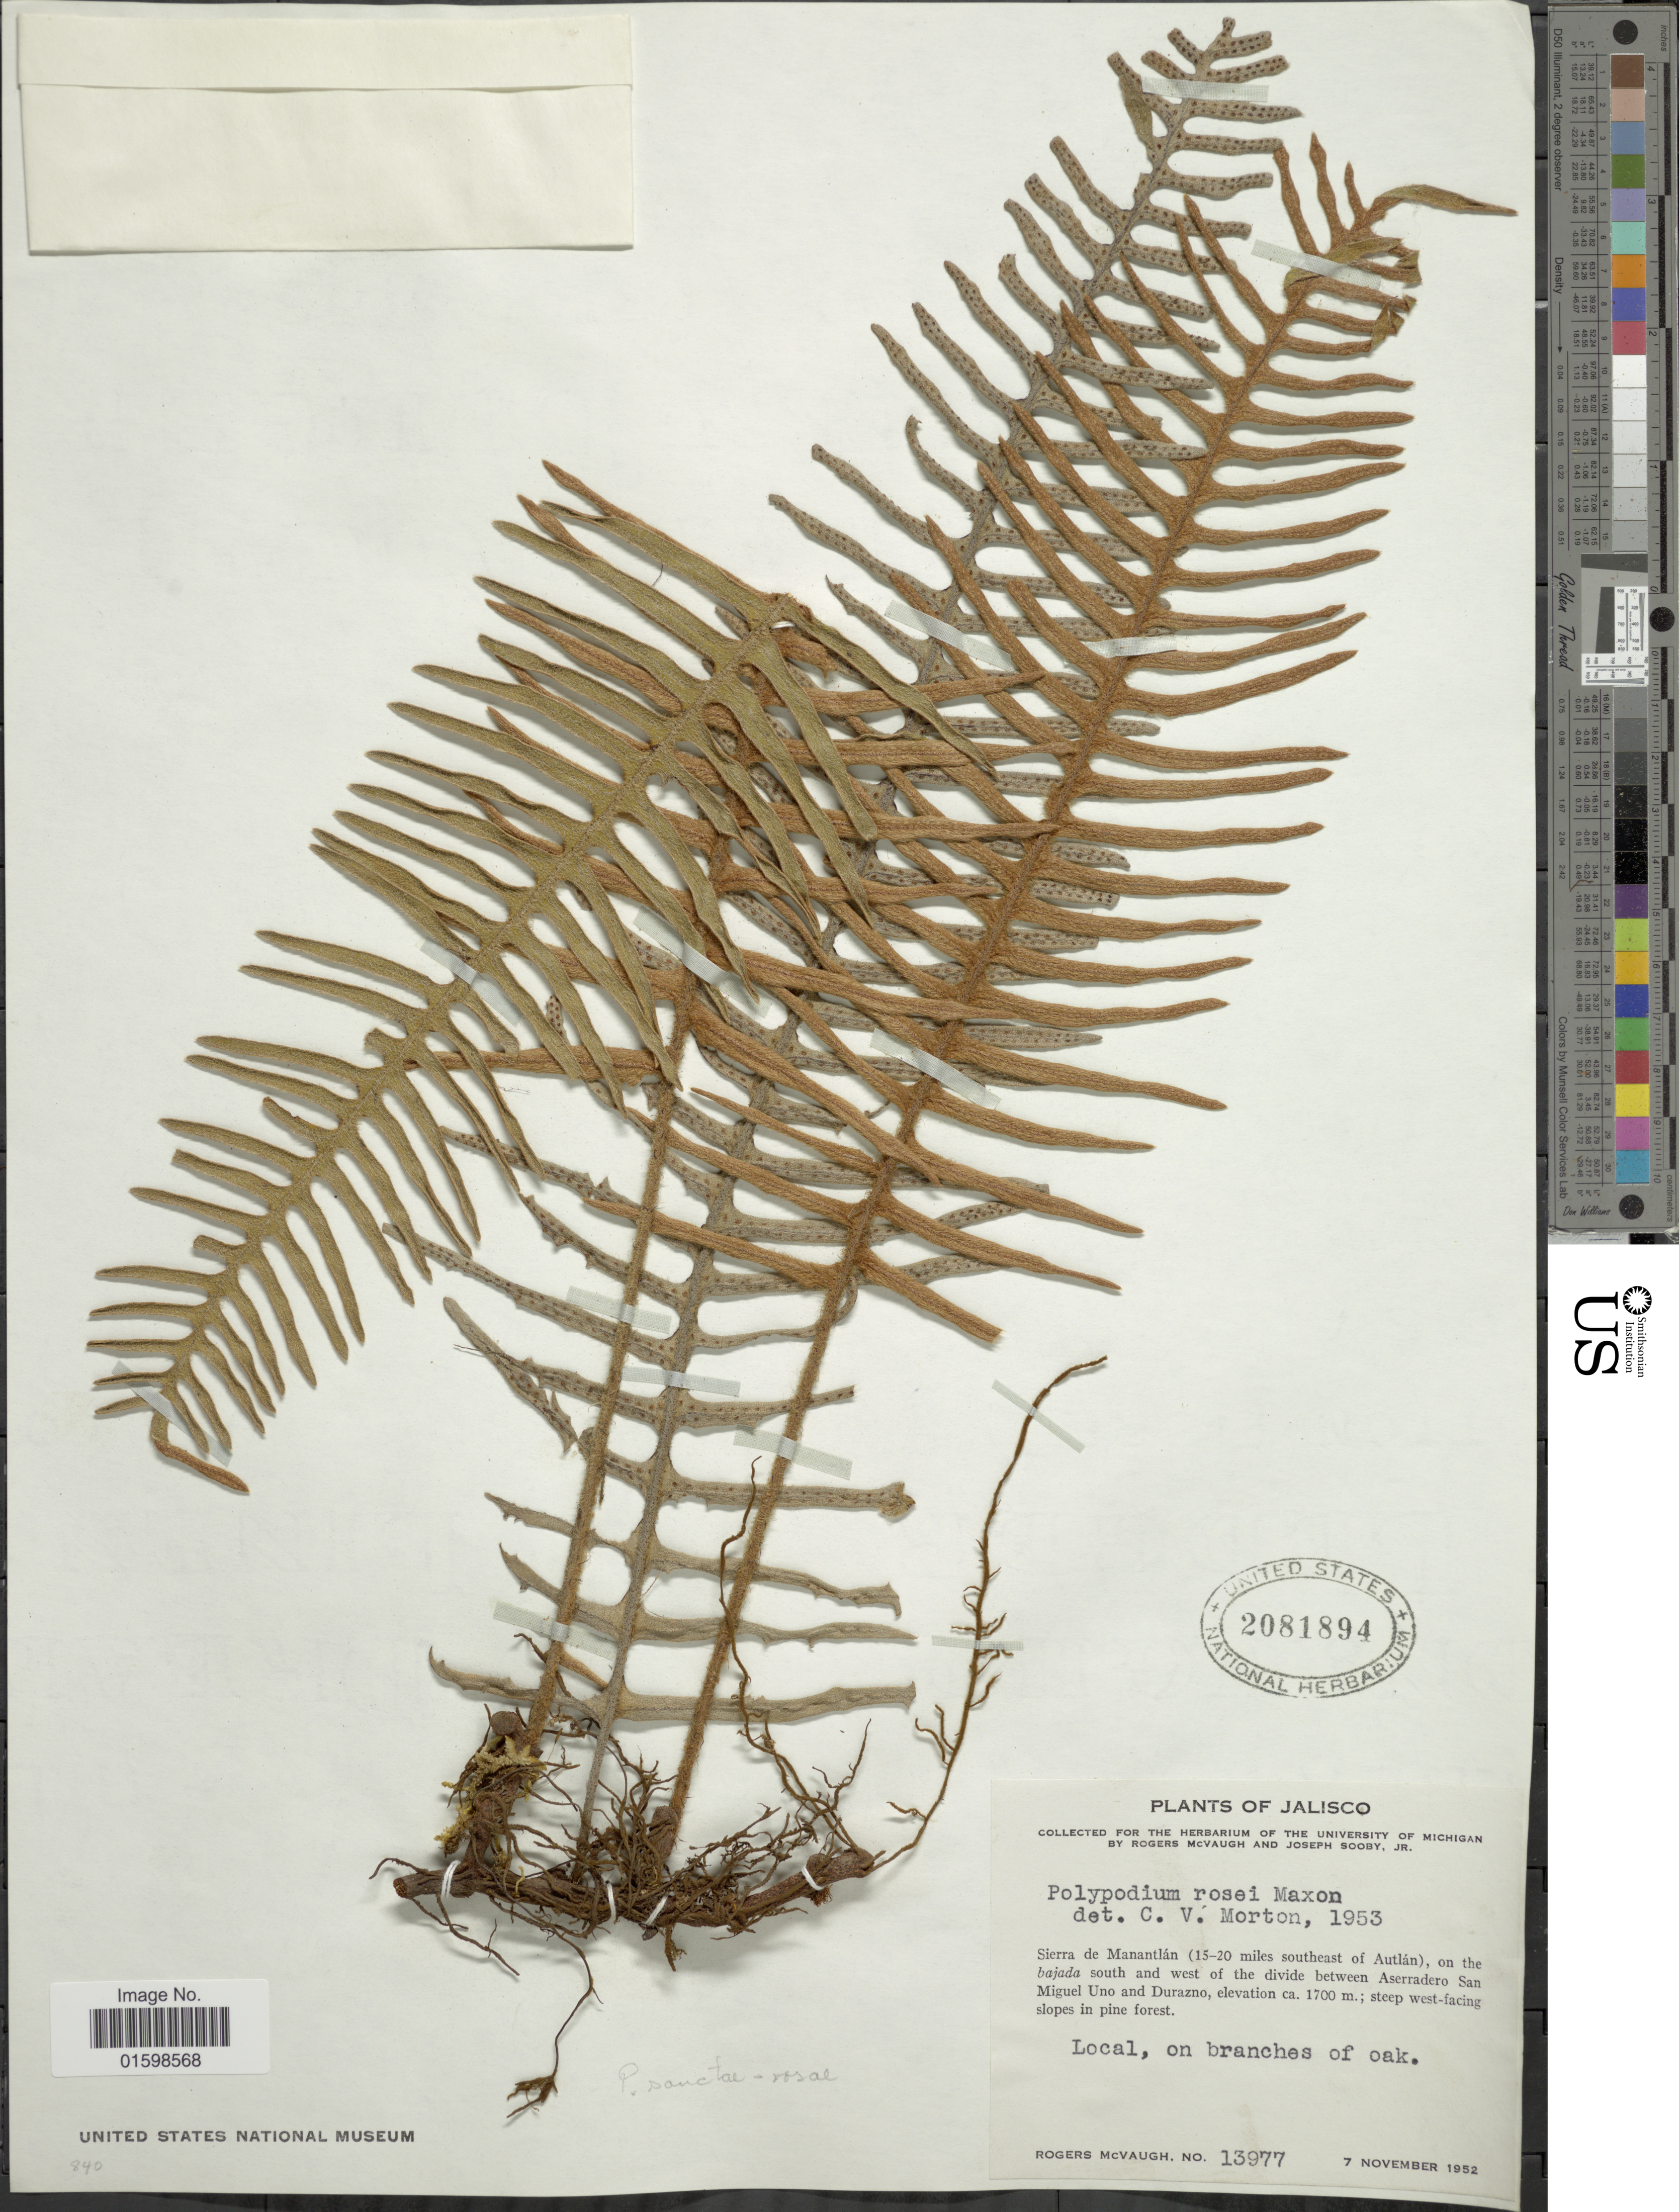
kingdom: Plantae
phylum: Tracheophyta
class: Polypodiopsida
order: Polypodiales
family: Polypodiaceae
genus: Pleopeltis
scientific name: Pleopeltis sanctae-rosae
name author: (Maxon) A.R. Sm. & Tejero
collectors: R. McVaugh & J. Sooby Jr.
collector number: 13977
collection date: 1952-11-07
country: Mexico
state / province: Jalisco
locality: Sierra de Manantlán (15-20 miles southeast of Autlán), on the bajada south and west of the divide between Aserradero San Miguel Uno and Durazno; steep west-facing slopes in pine forest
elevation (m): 1700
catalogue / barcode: US 2081894